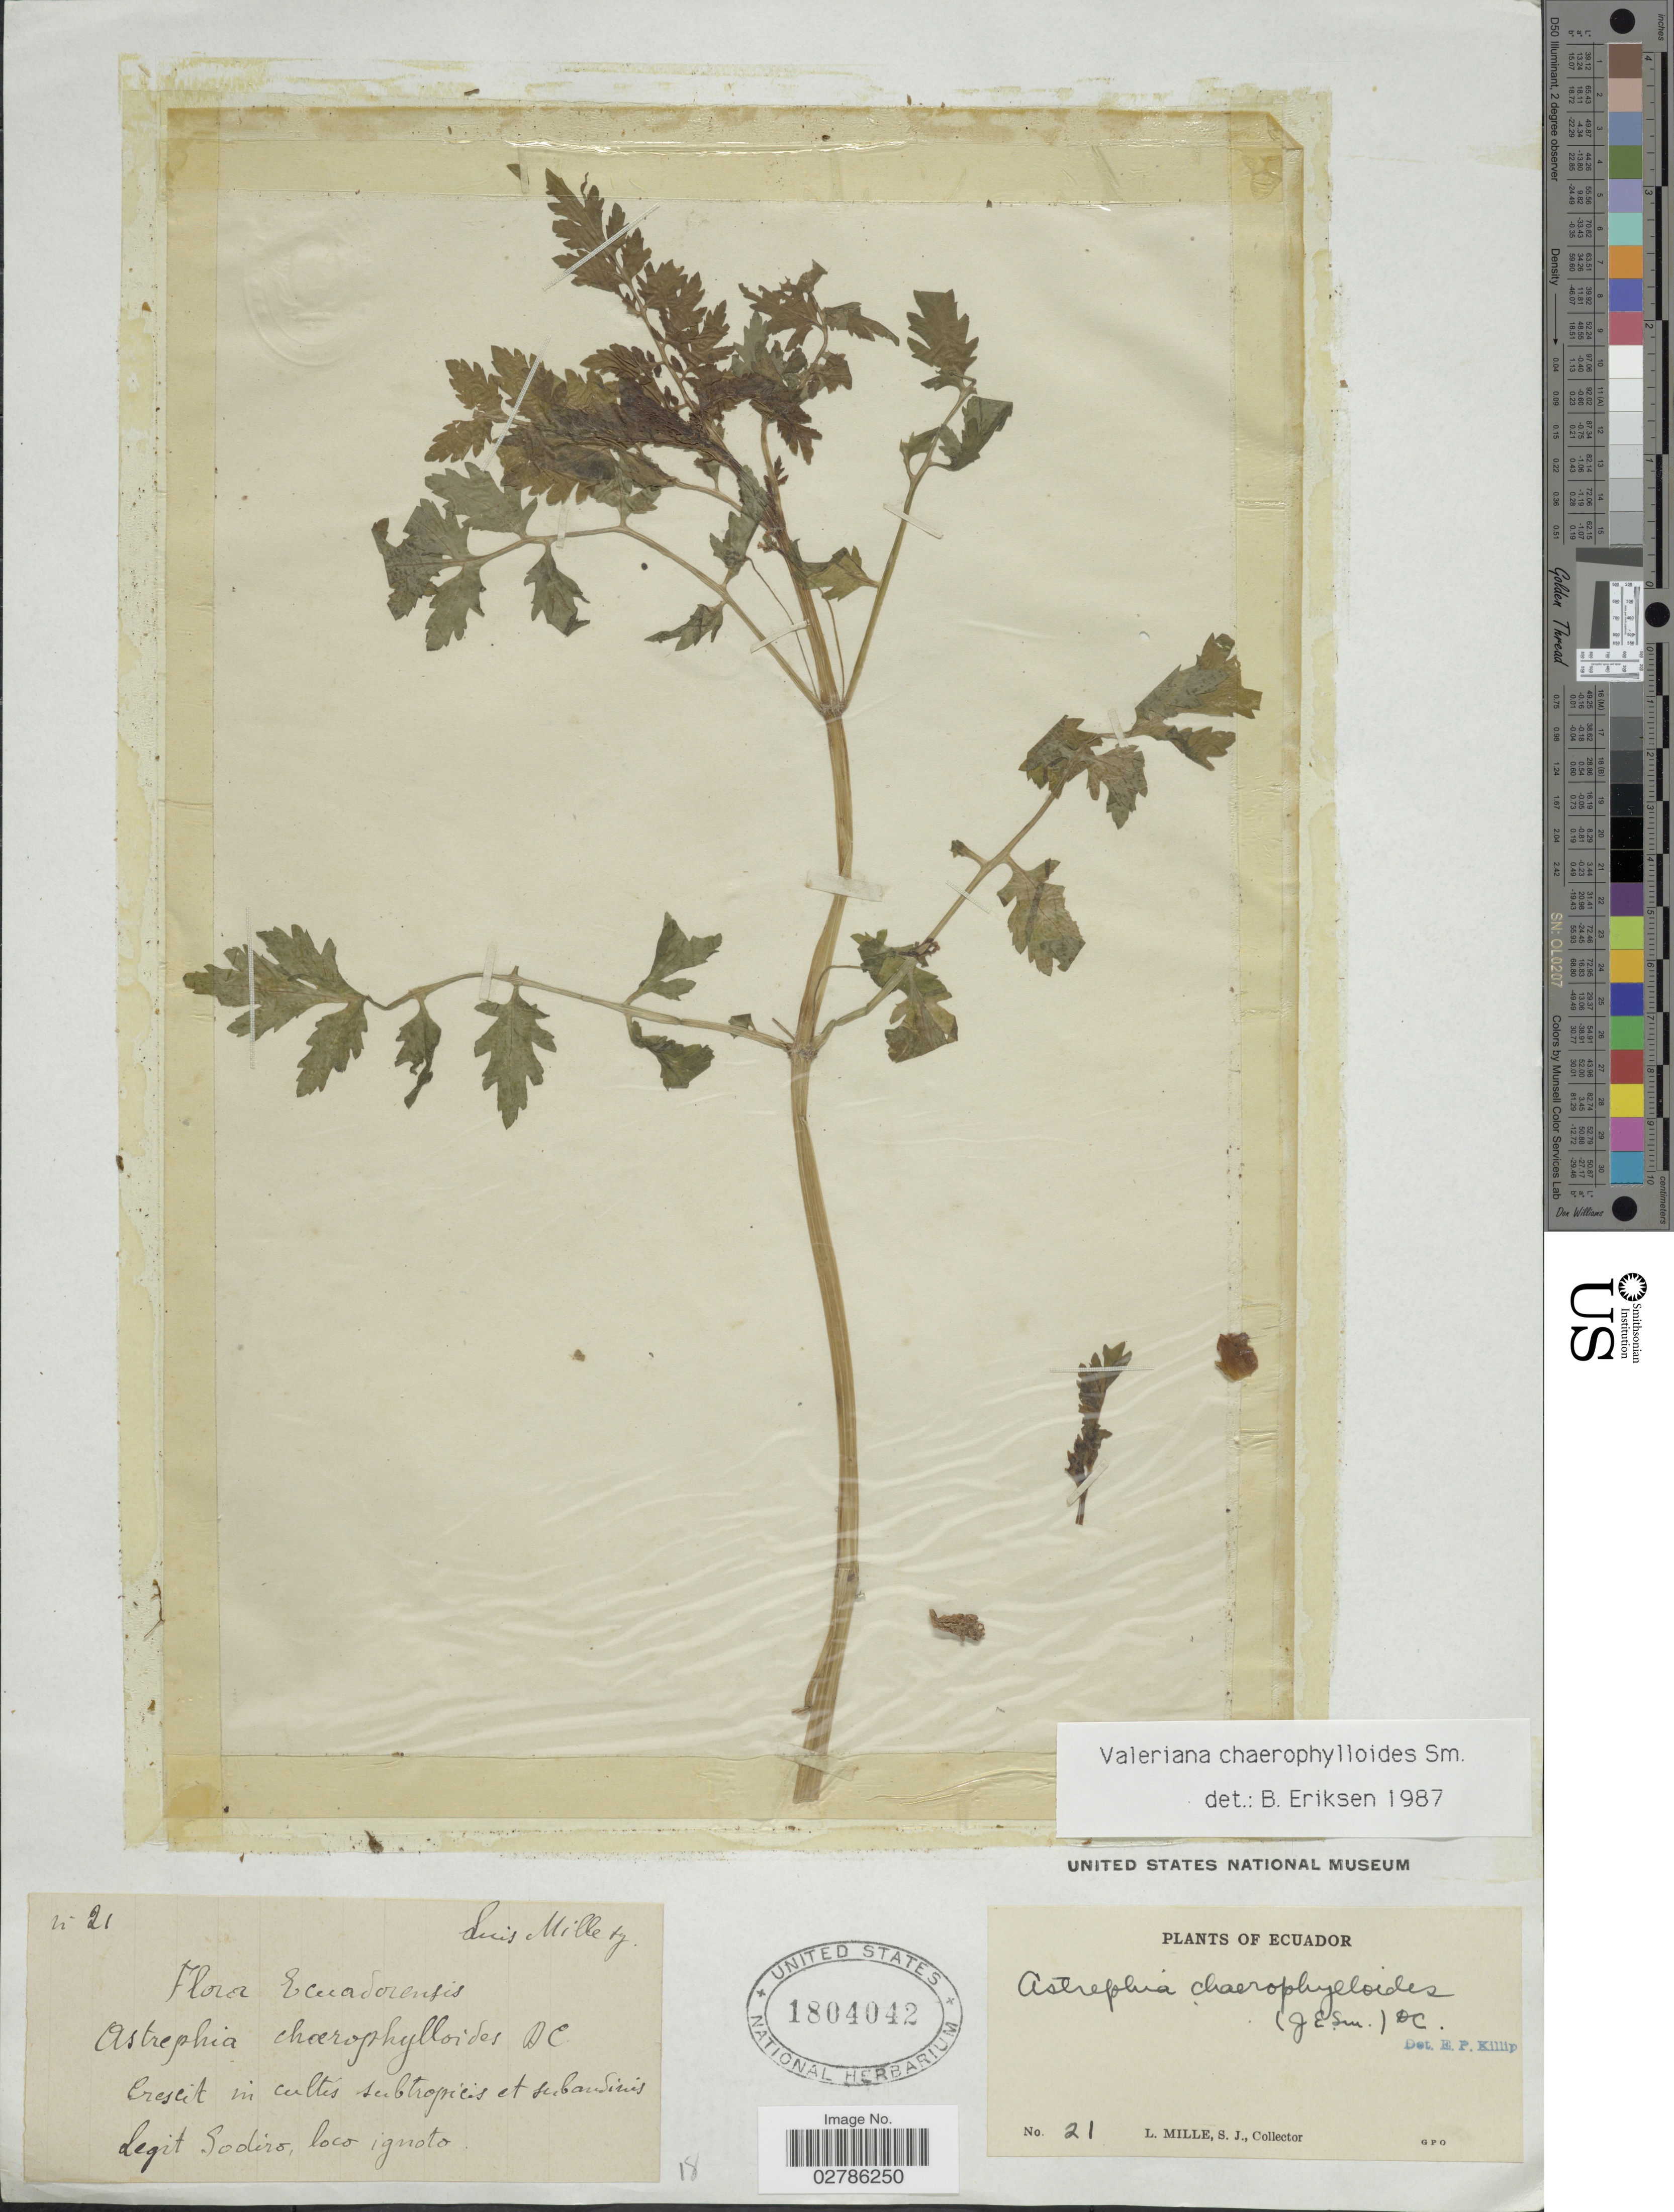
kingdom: Plantae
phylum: Tracheophyta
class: Magnoliopsida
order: Dipsacales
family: Caprifoliaceae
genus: Astrephia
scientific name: Astrephia chaerophylloides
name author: (Sm.) DC.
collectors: L. Mille & Sodiro, --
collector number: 21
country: Ecuador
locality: Crescit in cultis subtropicis et subandines.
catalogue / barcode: US 1804042